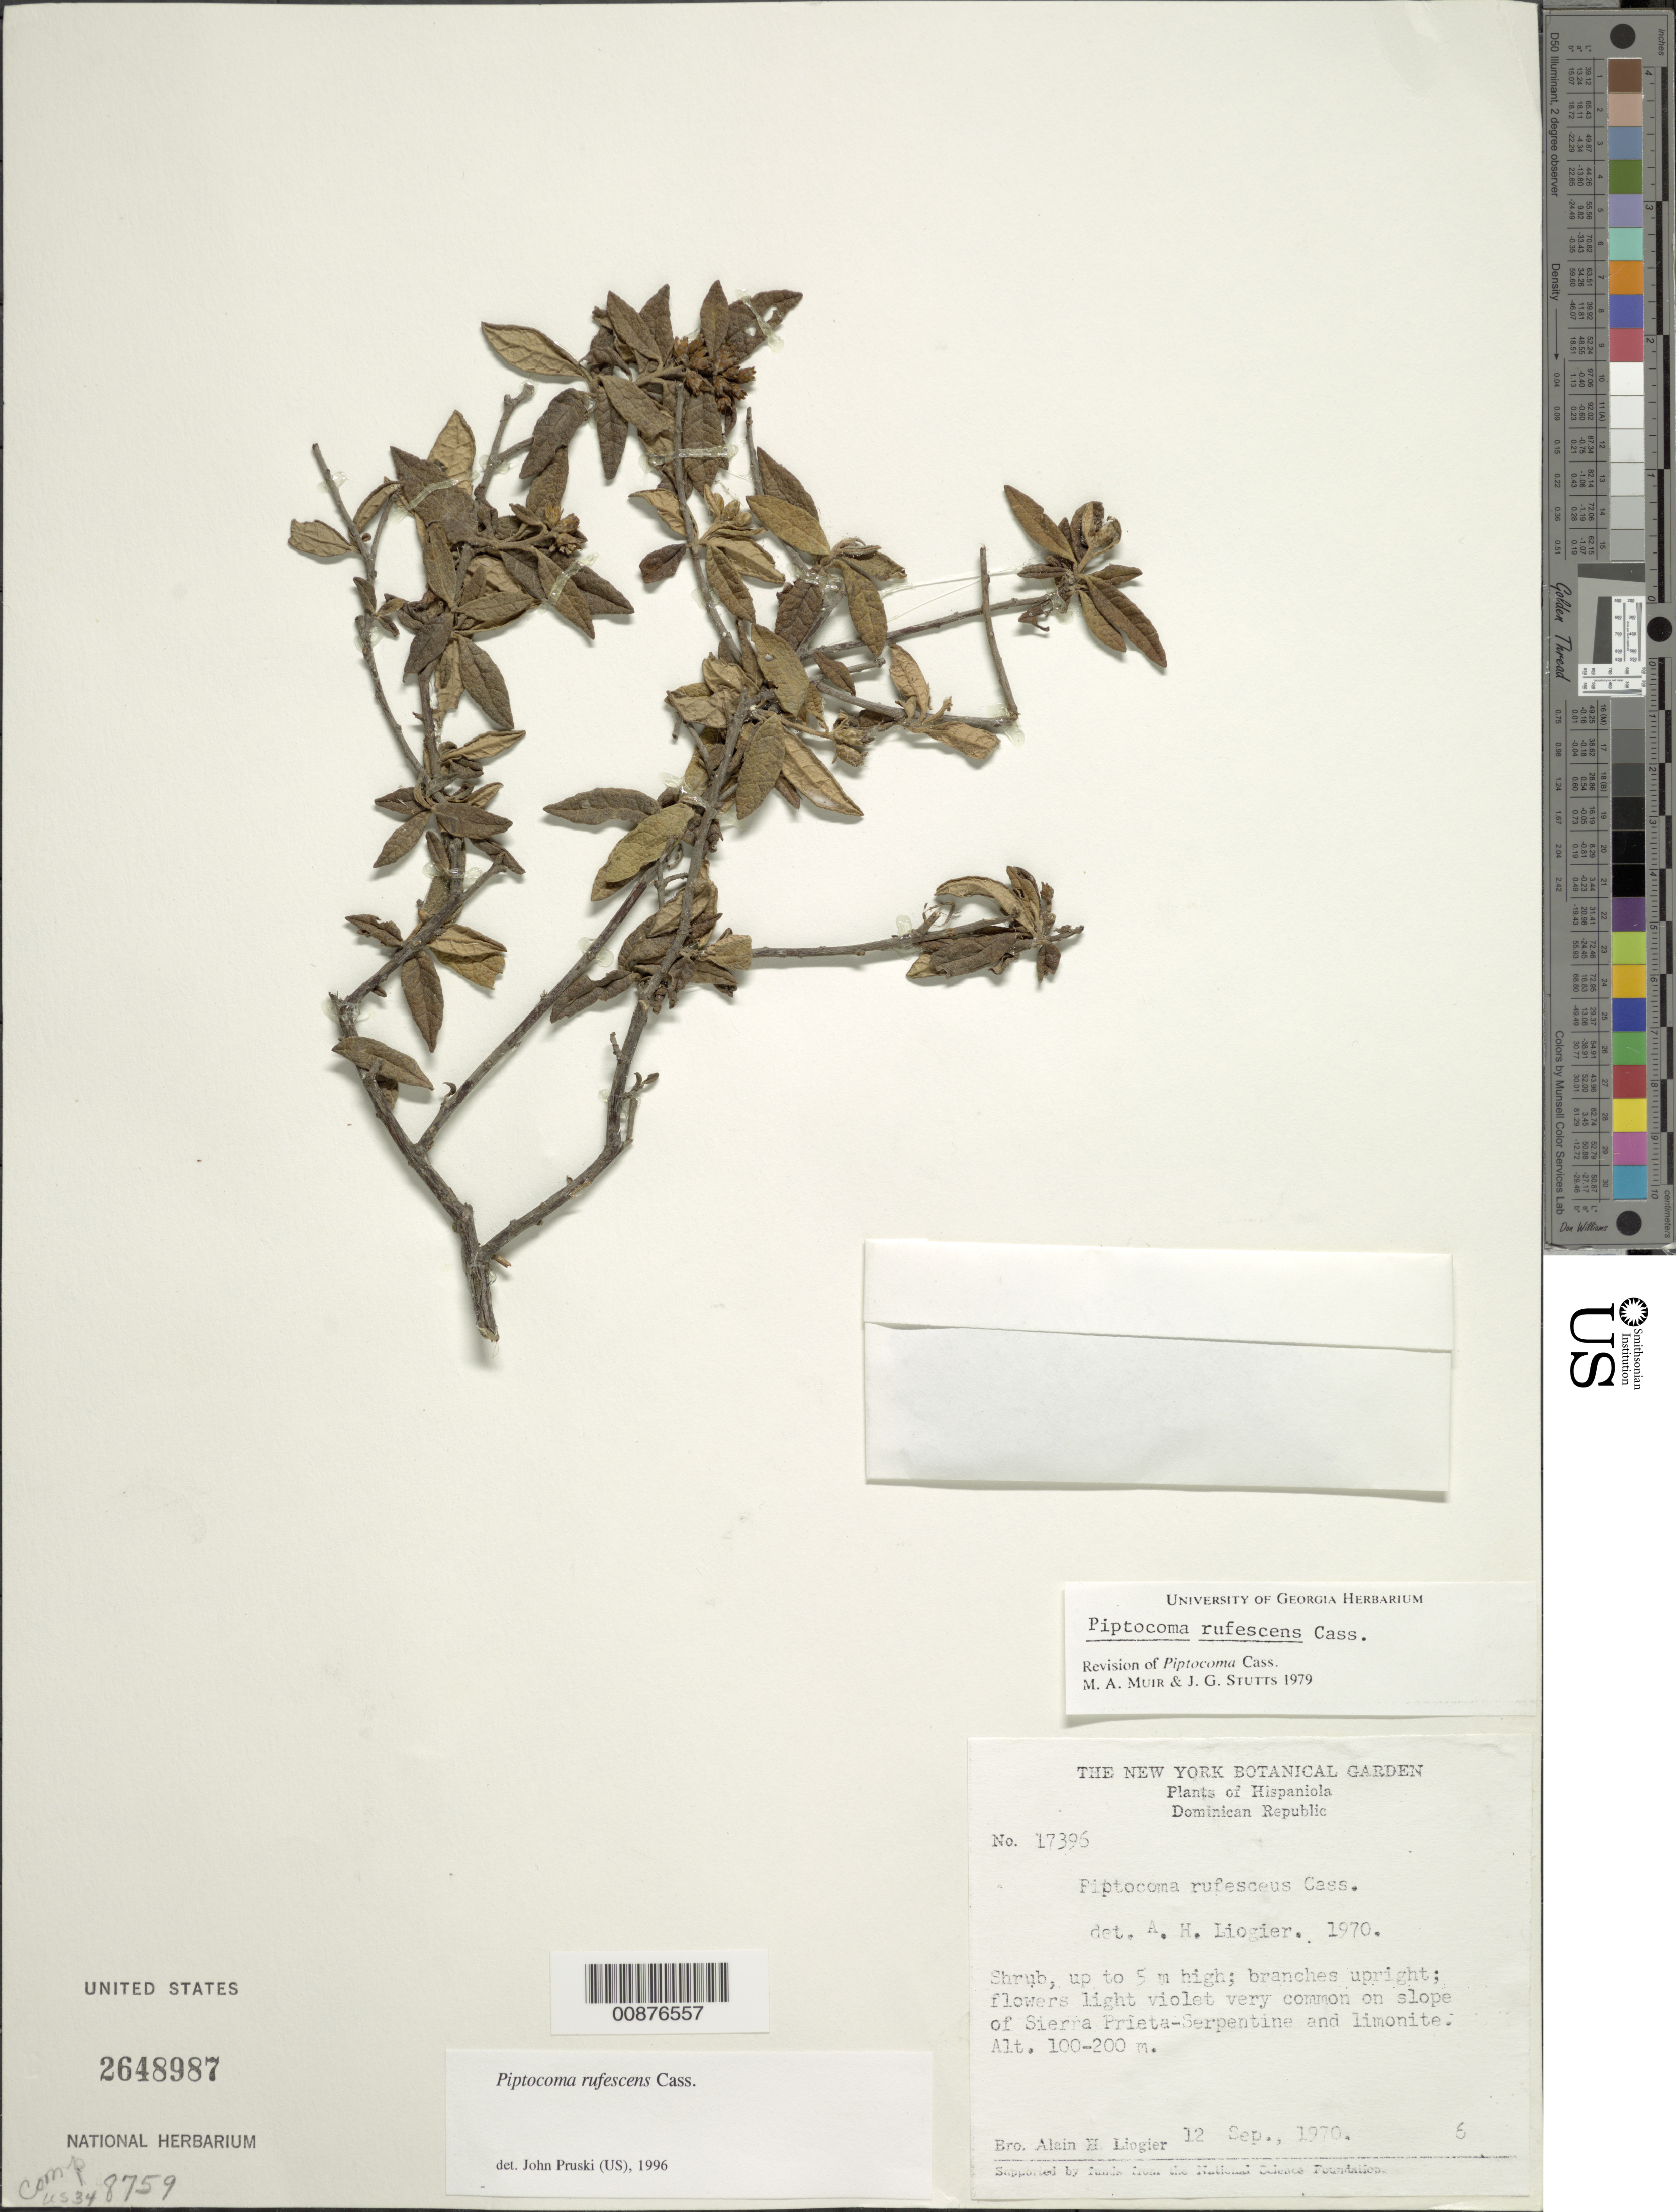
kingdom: Plantae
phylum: Tracheophyta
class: Magnoliopsida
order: Asterales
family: Asteraceae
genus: Piptocoma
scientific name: Piptocoma rufescens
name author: Cass.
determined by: Liogier, Alain H.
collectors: A. H. Liogier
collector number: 17396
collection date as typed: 12 Sep 1970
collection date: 1970-09-12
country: Dominican Republic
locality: Slope of Sierra Prieta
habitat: Serpentine and limonite slope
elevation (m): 100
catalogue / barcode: US 2648987